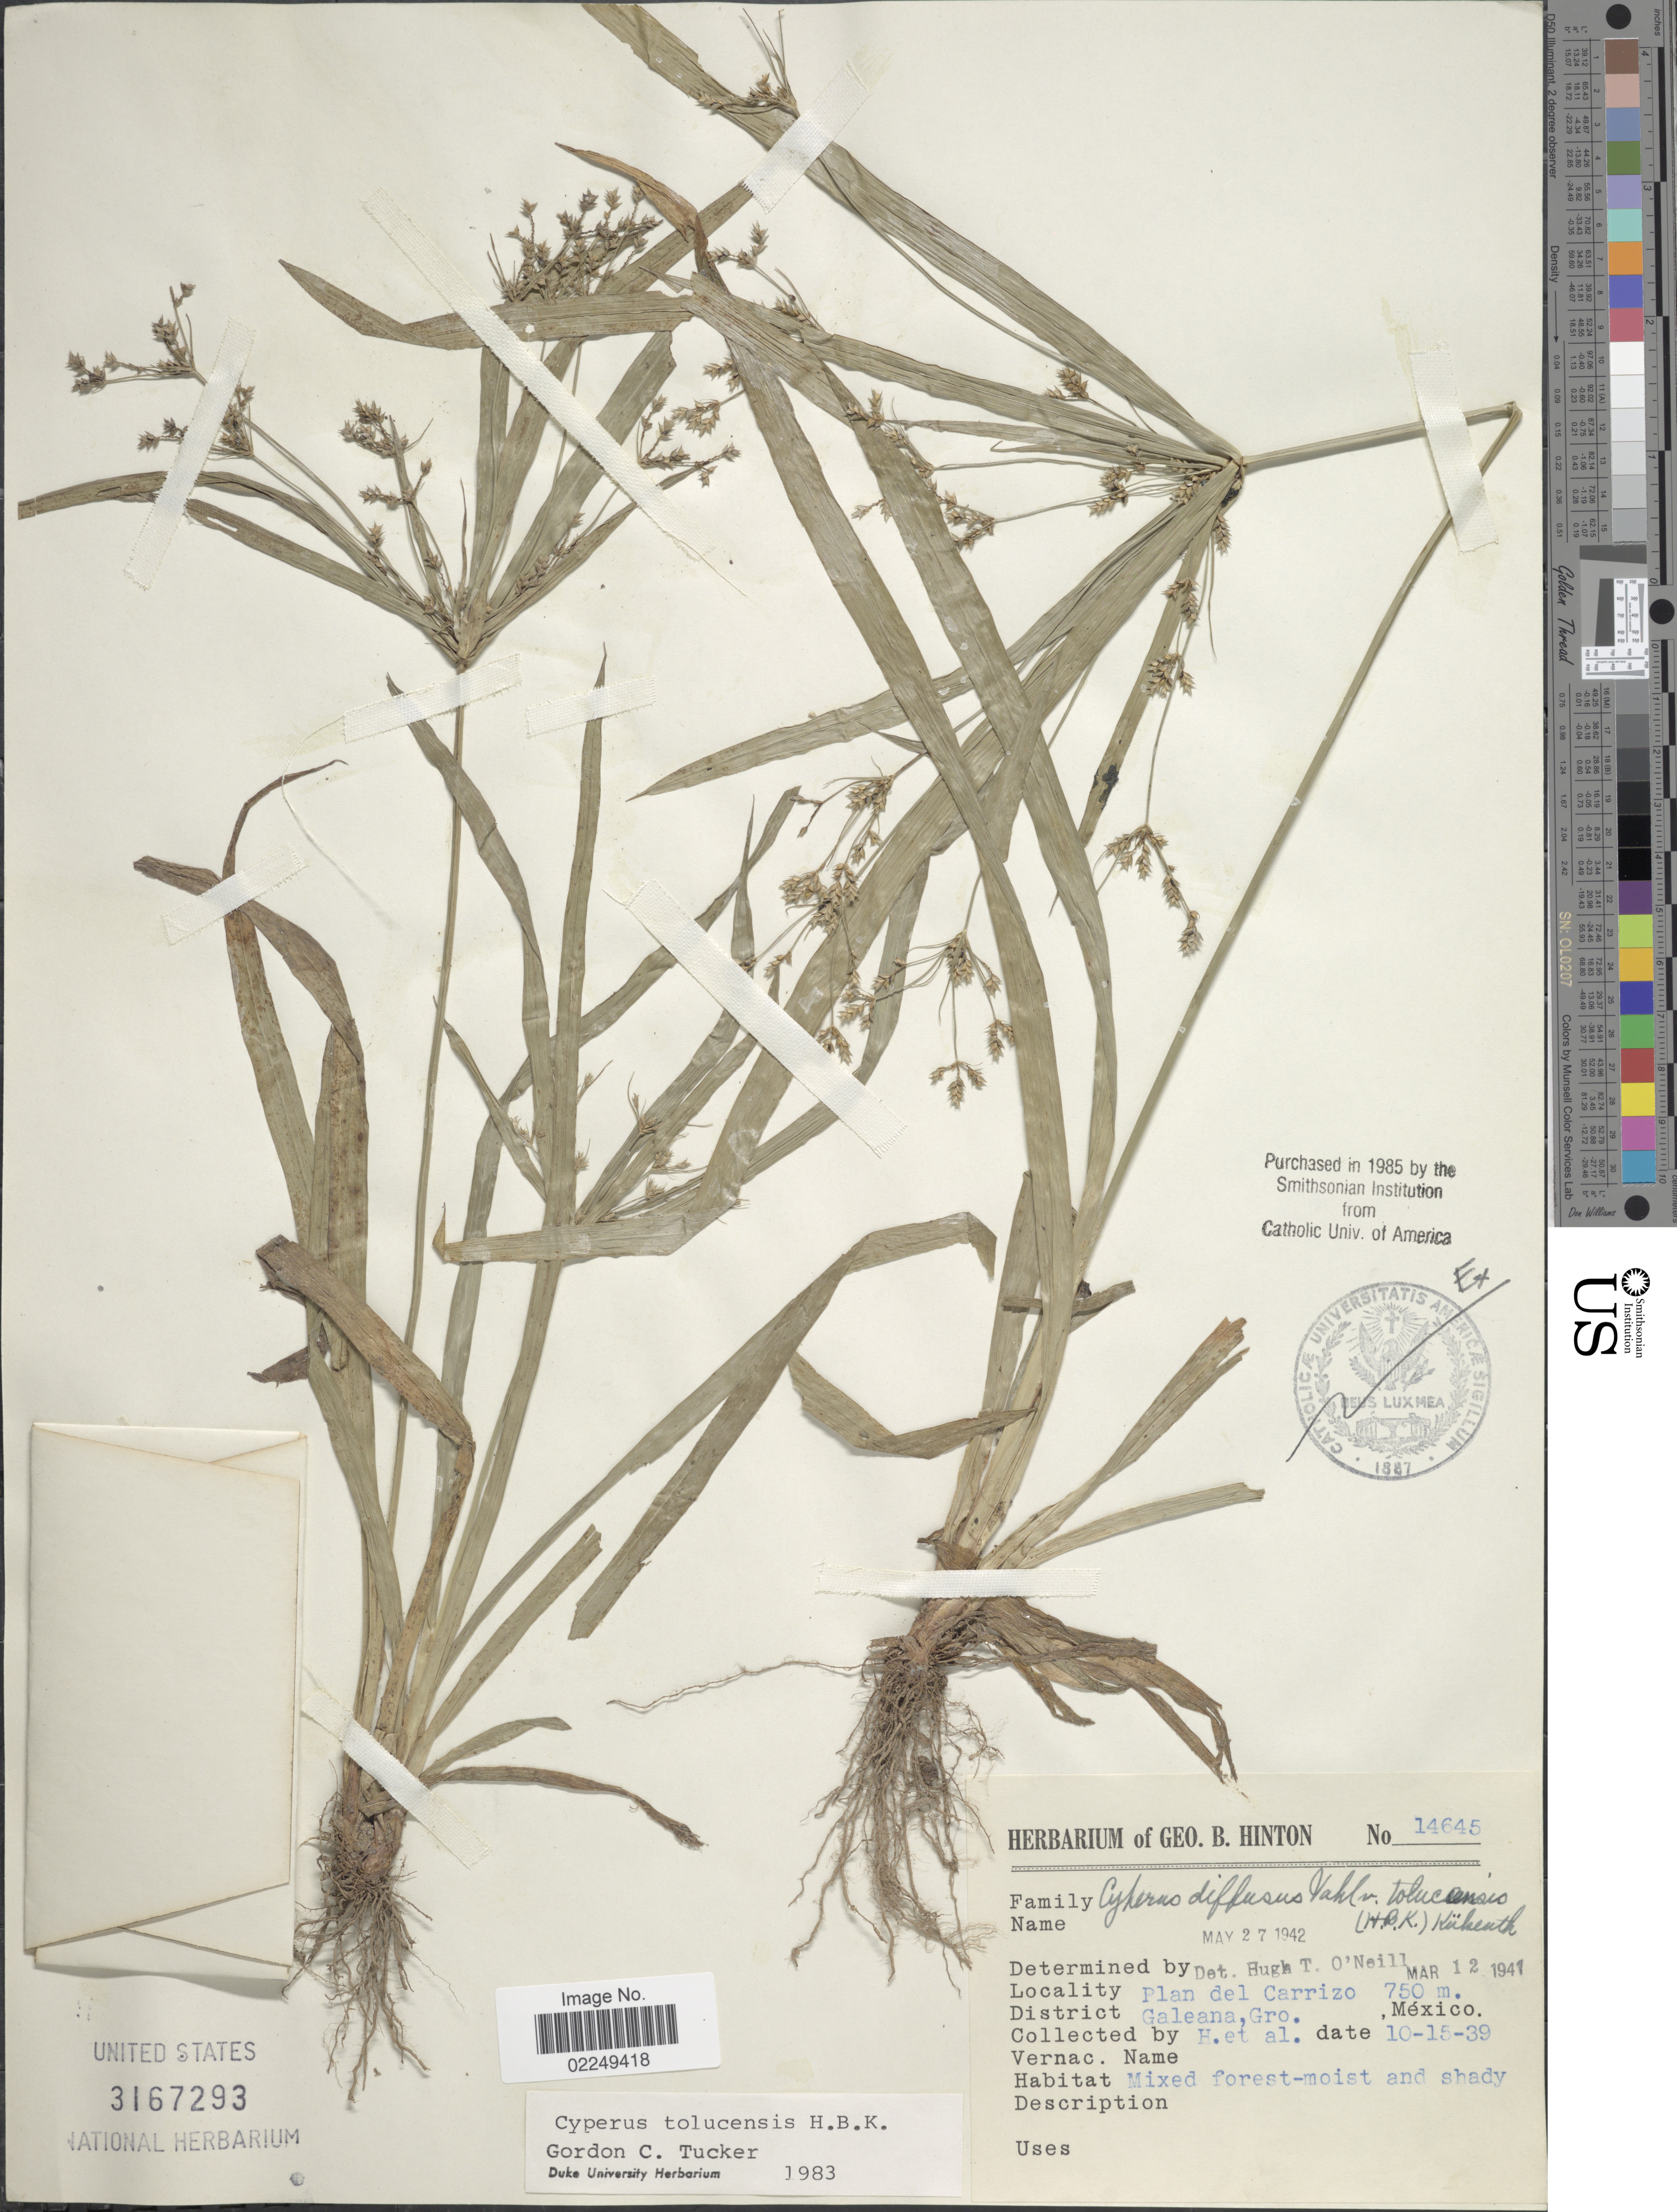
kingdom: Plantae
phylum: Tracheophyta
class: Liliopsida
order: Poales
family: Cyperaceae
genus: Cyperus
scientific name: Cyperus laxus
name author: Lam.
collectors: G. B. Hinton & et al.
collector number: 14645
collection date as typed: Transcribed d/m/y: 15/10/39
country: Mexico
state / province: Guerrero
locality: Plan del Carrizo, District Galeana, Gro., Mexico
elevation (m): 750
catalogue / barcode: US 3167293